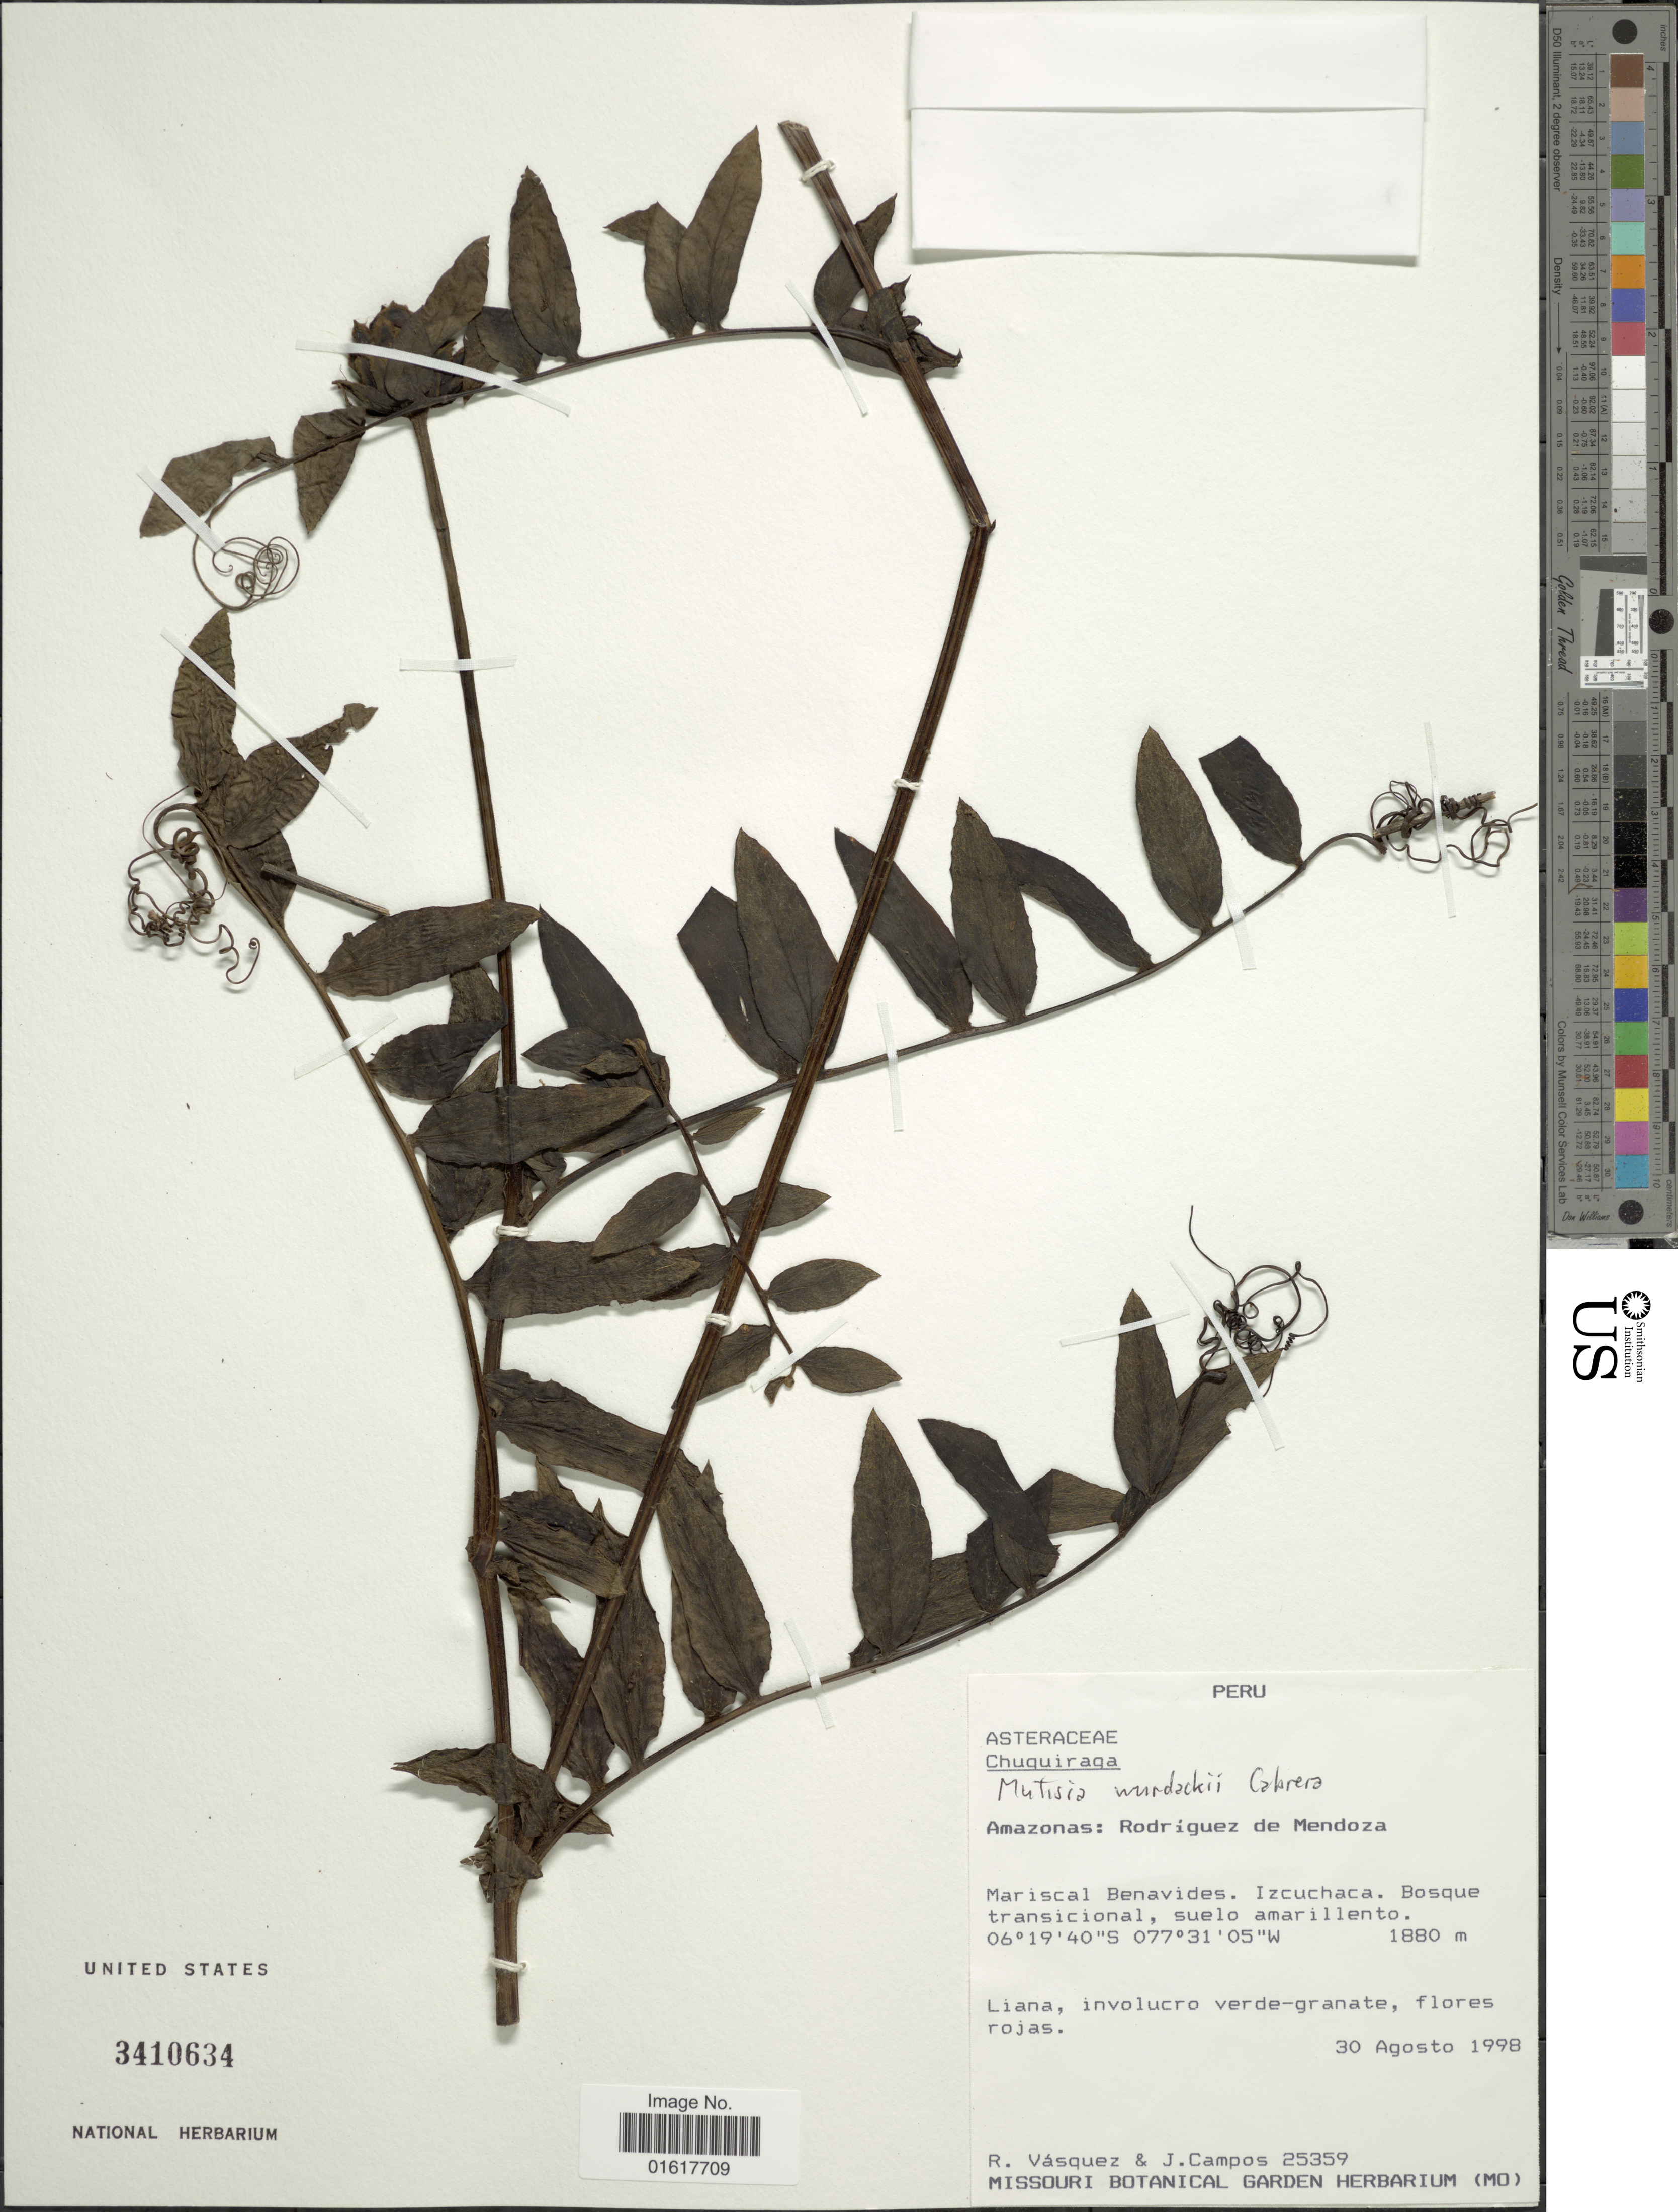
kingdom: Plantae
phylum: Tracheophyta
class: Magnoliopsida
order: Asterales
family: Asteraceae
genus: Mutisia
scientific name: Mutisia wurdackii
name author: Cabrera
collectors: R. Vásquez & J. Campos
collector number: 25359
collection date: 1998-08-30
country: Peru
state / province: Amazonas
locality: Rodríquez de Mendoza, Mariscal Benavides. Izcuchaca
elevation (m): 1880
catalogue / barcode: US 3410634